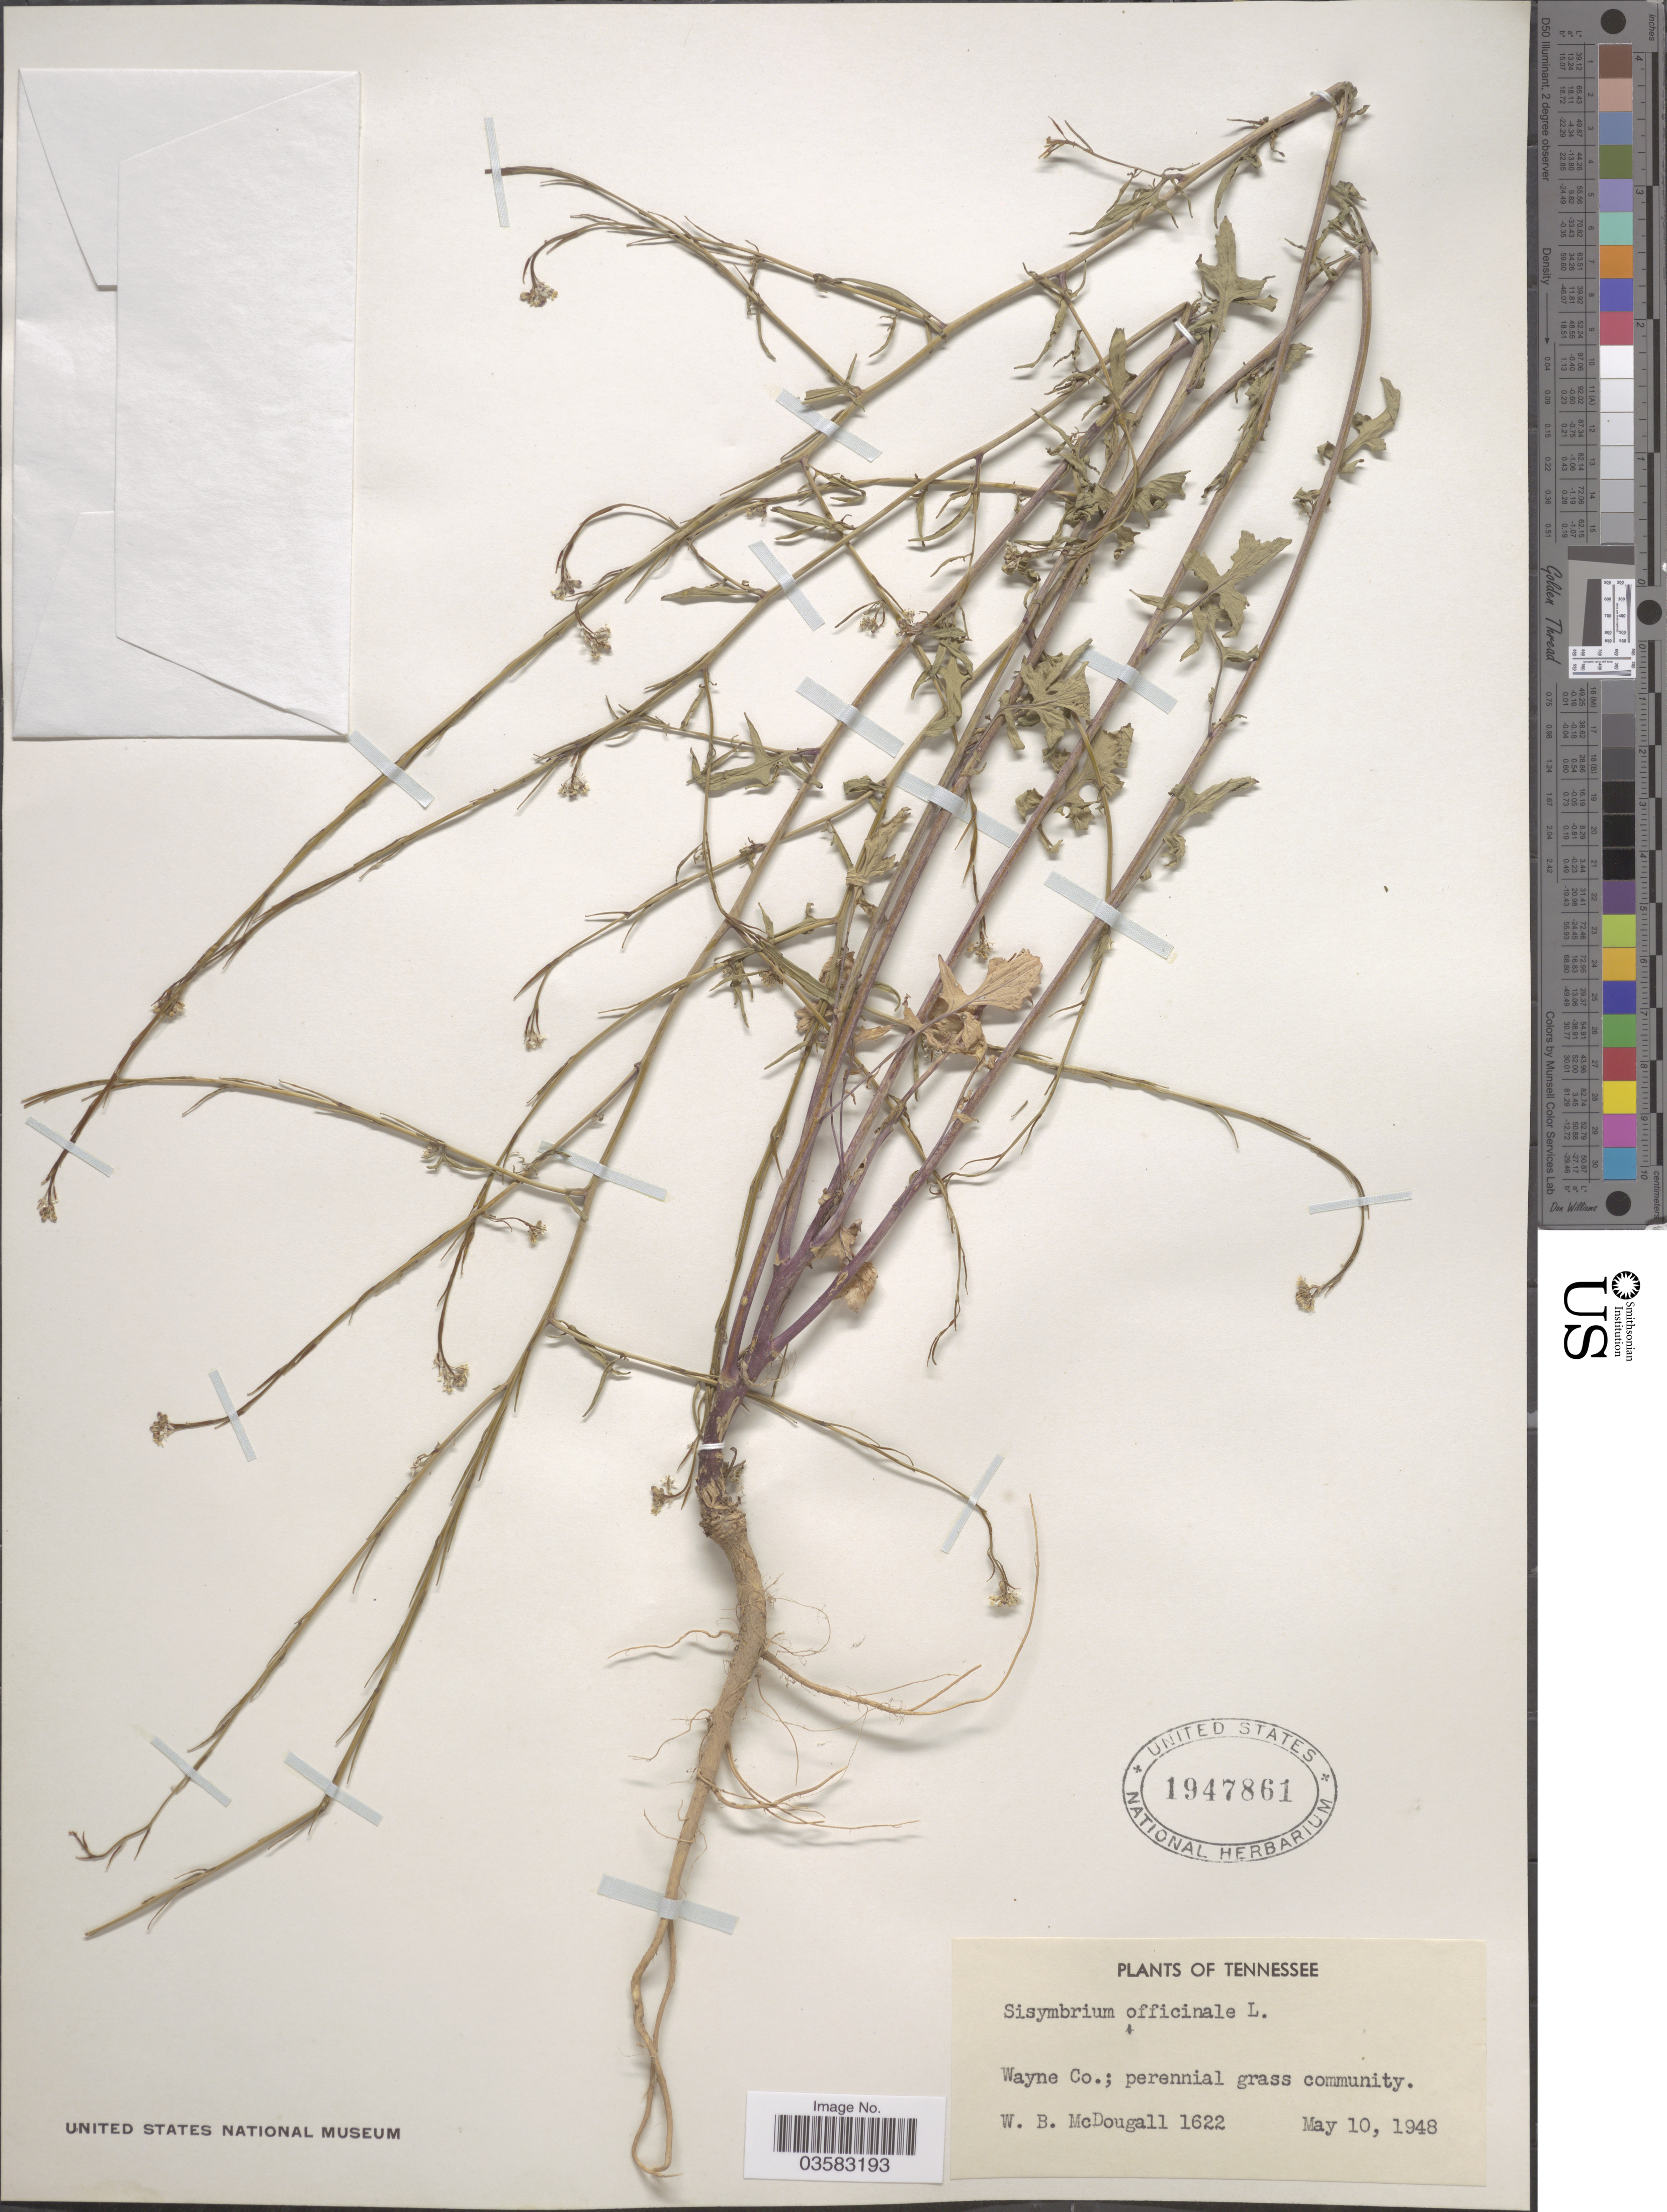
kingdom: Plantae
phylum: Tracheophyta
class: Magnoliopsida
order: Brassicales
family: Brassicaceae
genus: Sisymbrium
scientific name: Sisymbrium officinale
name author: (L.) Scop.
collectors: W. B. McDougall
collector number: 1622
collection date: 1948-05-10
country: United States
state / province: Tennessee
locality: Wayne Co.; perennial grass community.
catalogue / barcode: US 1947861